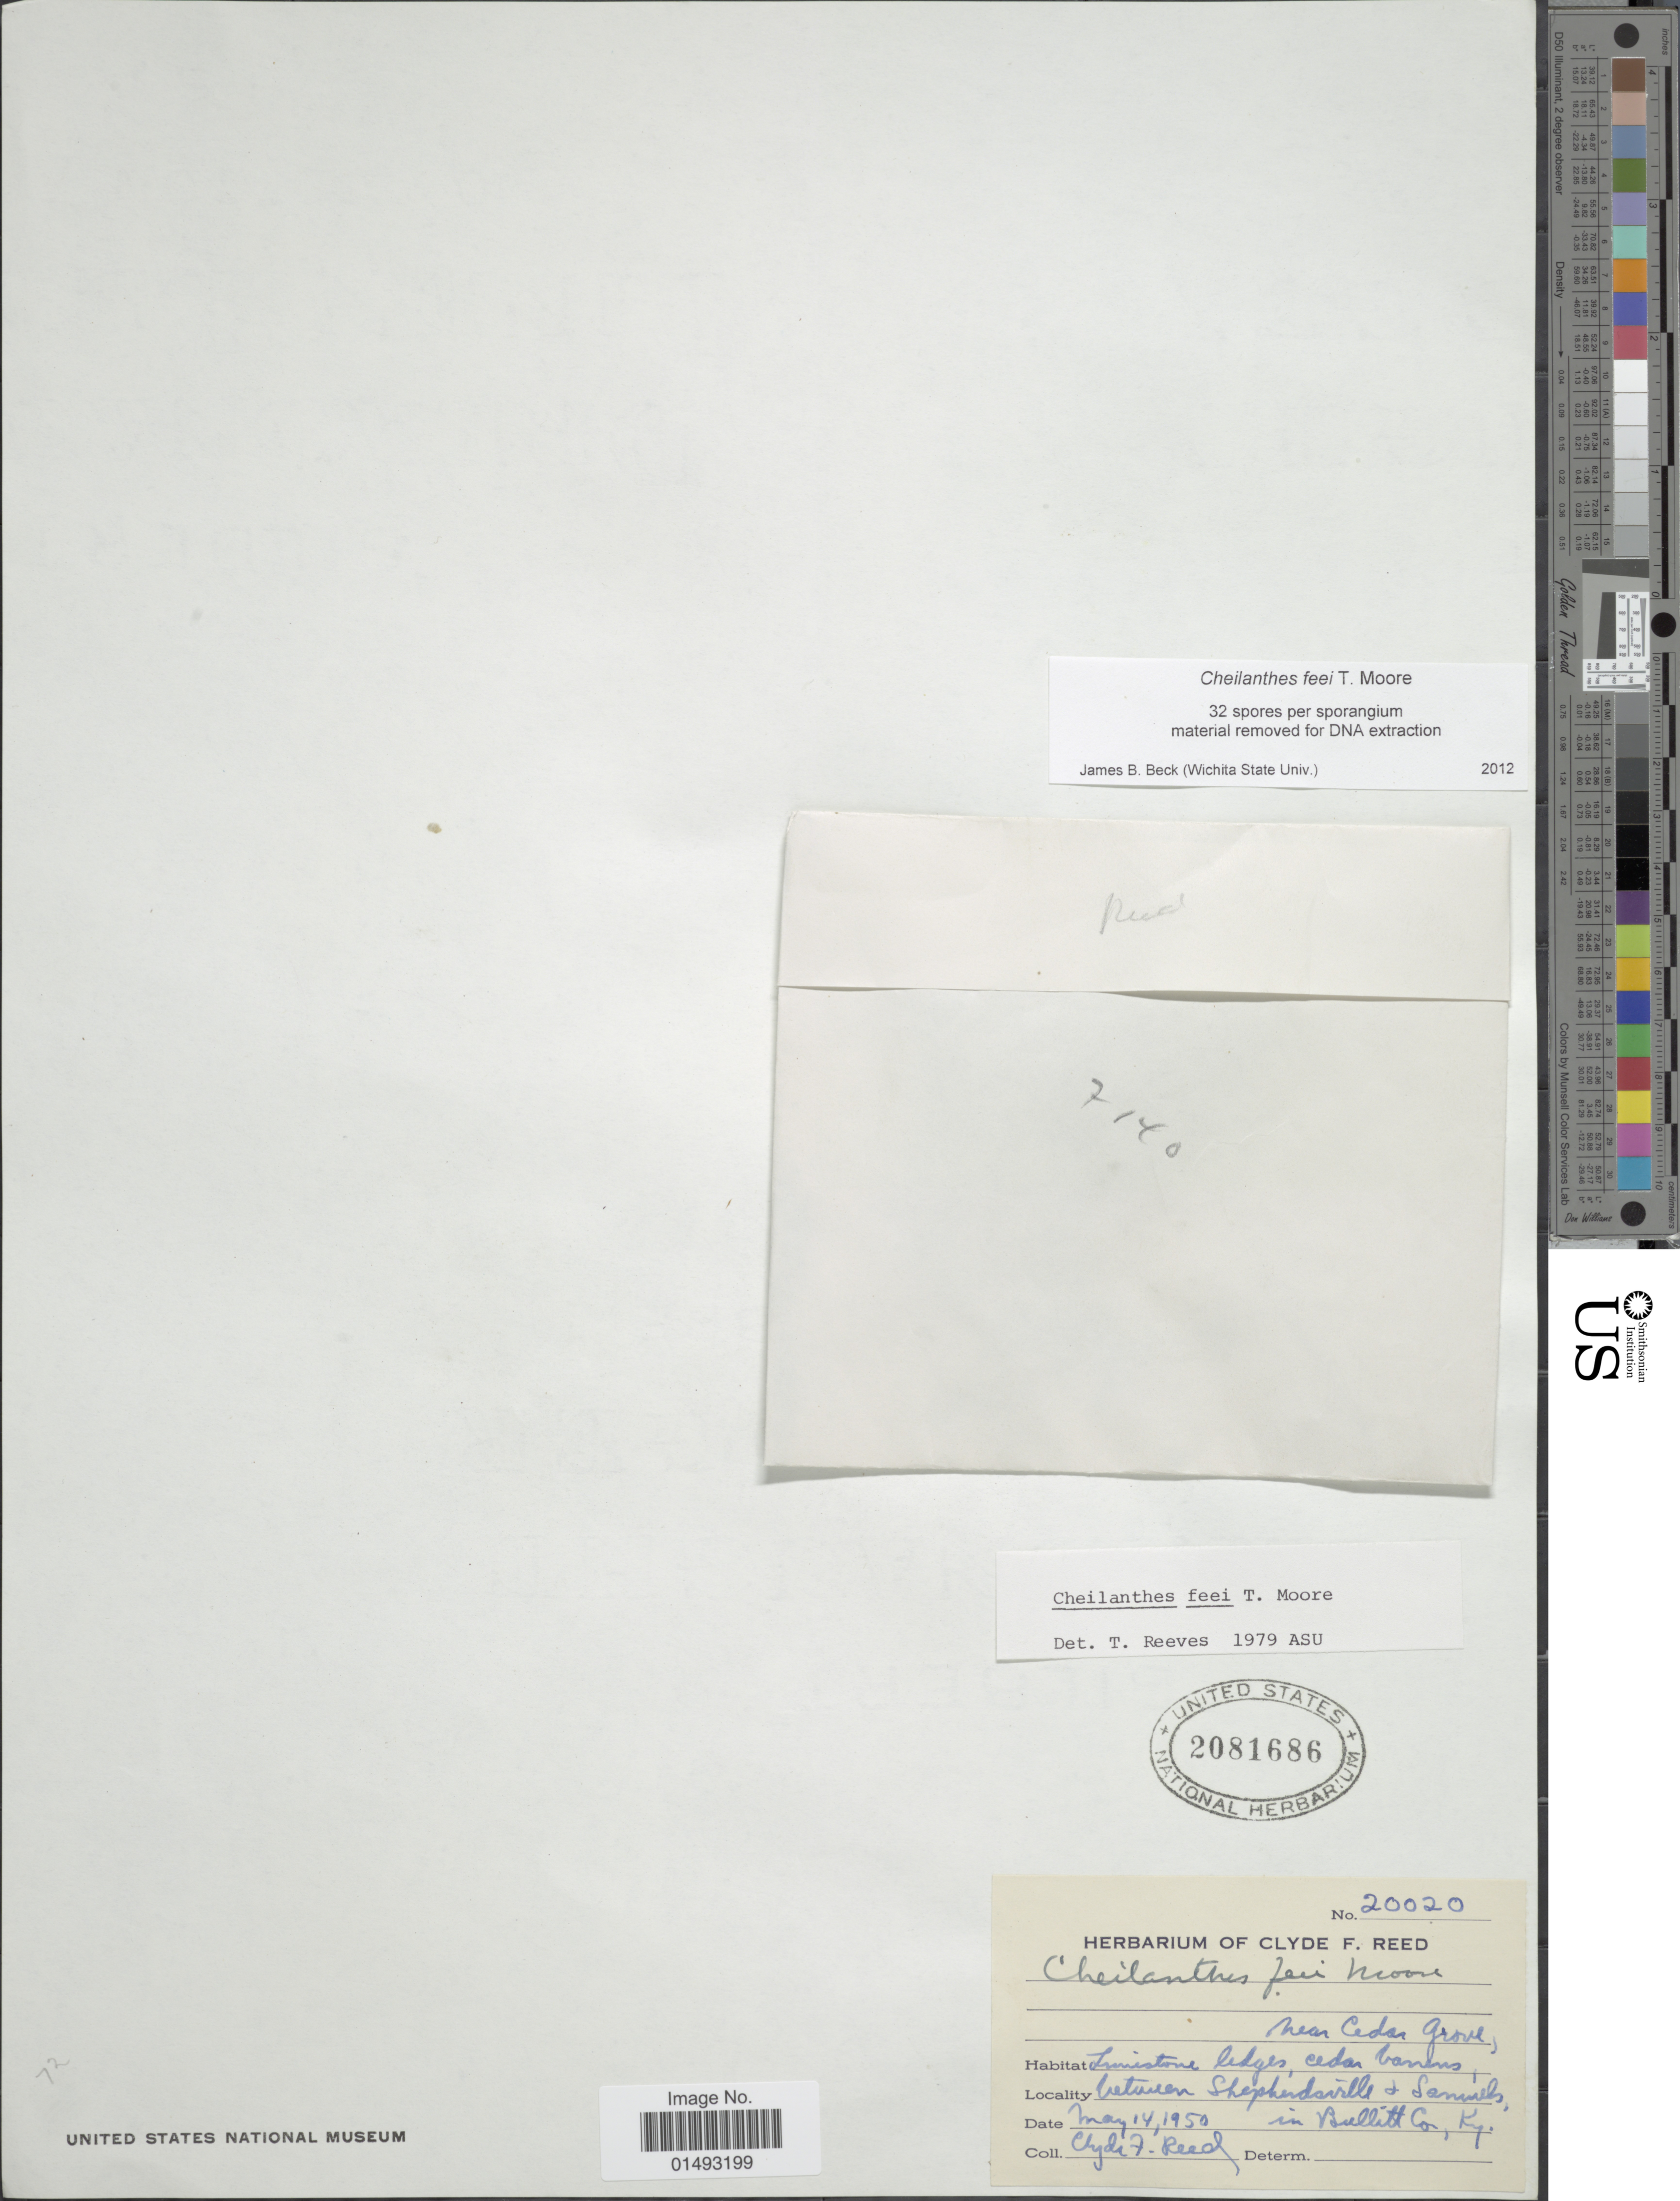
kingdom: Plantae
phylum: Tracheophyta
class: Polypodiopsida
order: Polypodiales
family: Pteridaceae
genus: Myriopteris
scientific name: Myriopteris gracilis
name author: Fée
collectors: C. F. Reed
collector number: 20020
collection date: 1950-05-14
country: United States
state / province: Kentucky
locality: Near Cedar Grove, Limestone ledges, cedar barrens between Shepherdsville + Samuels in Bullitt Co .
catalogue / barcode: US 2081686